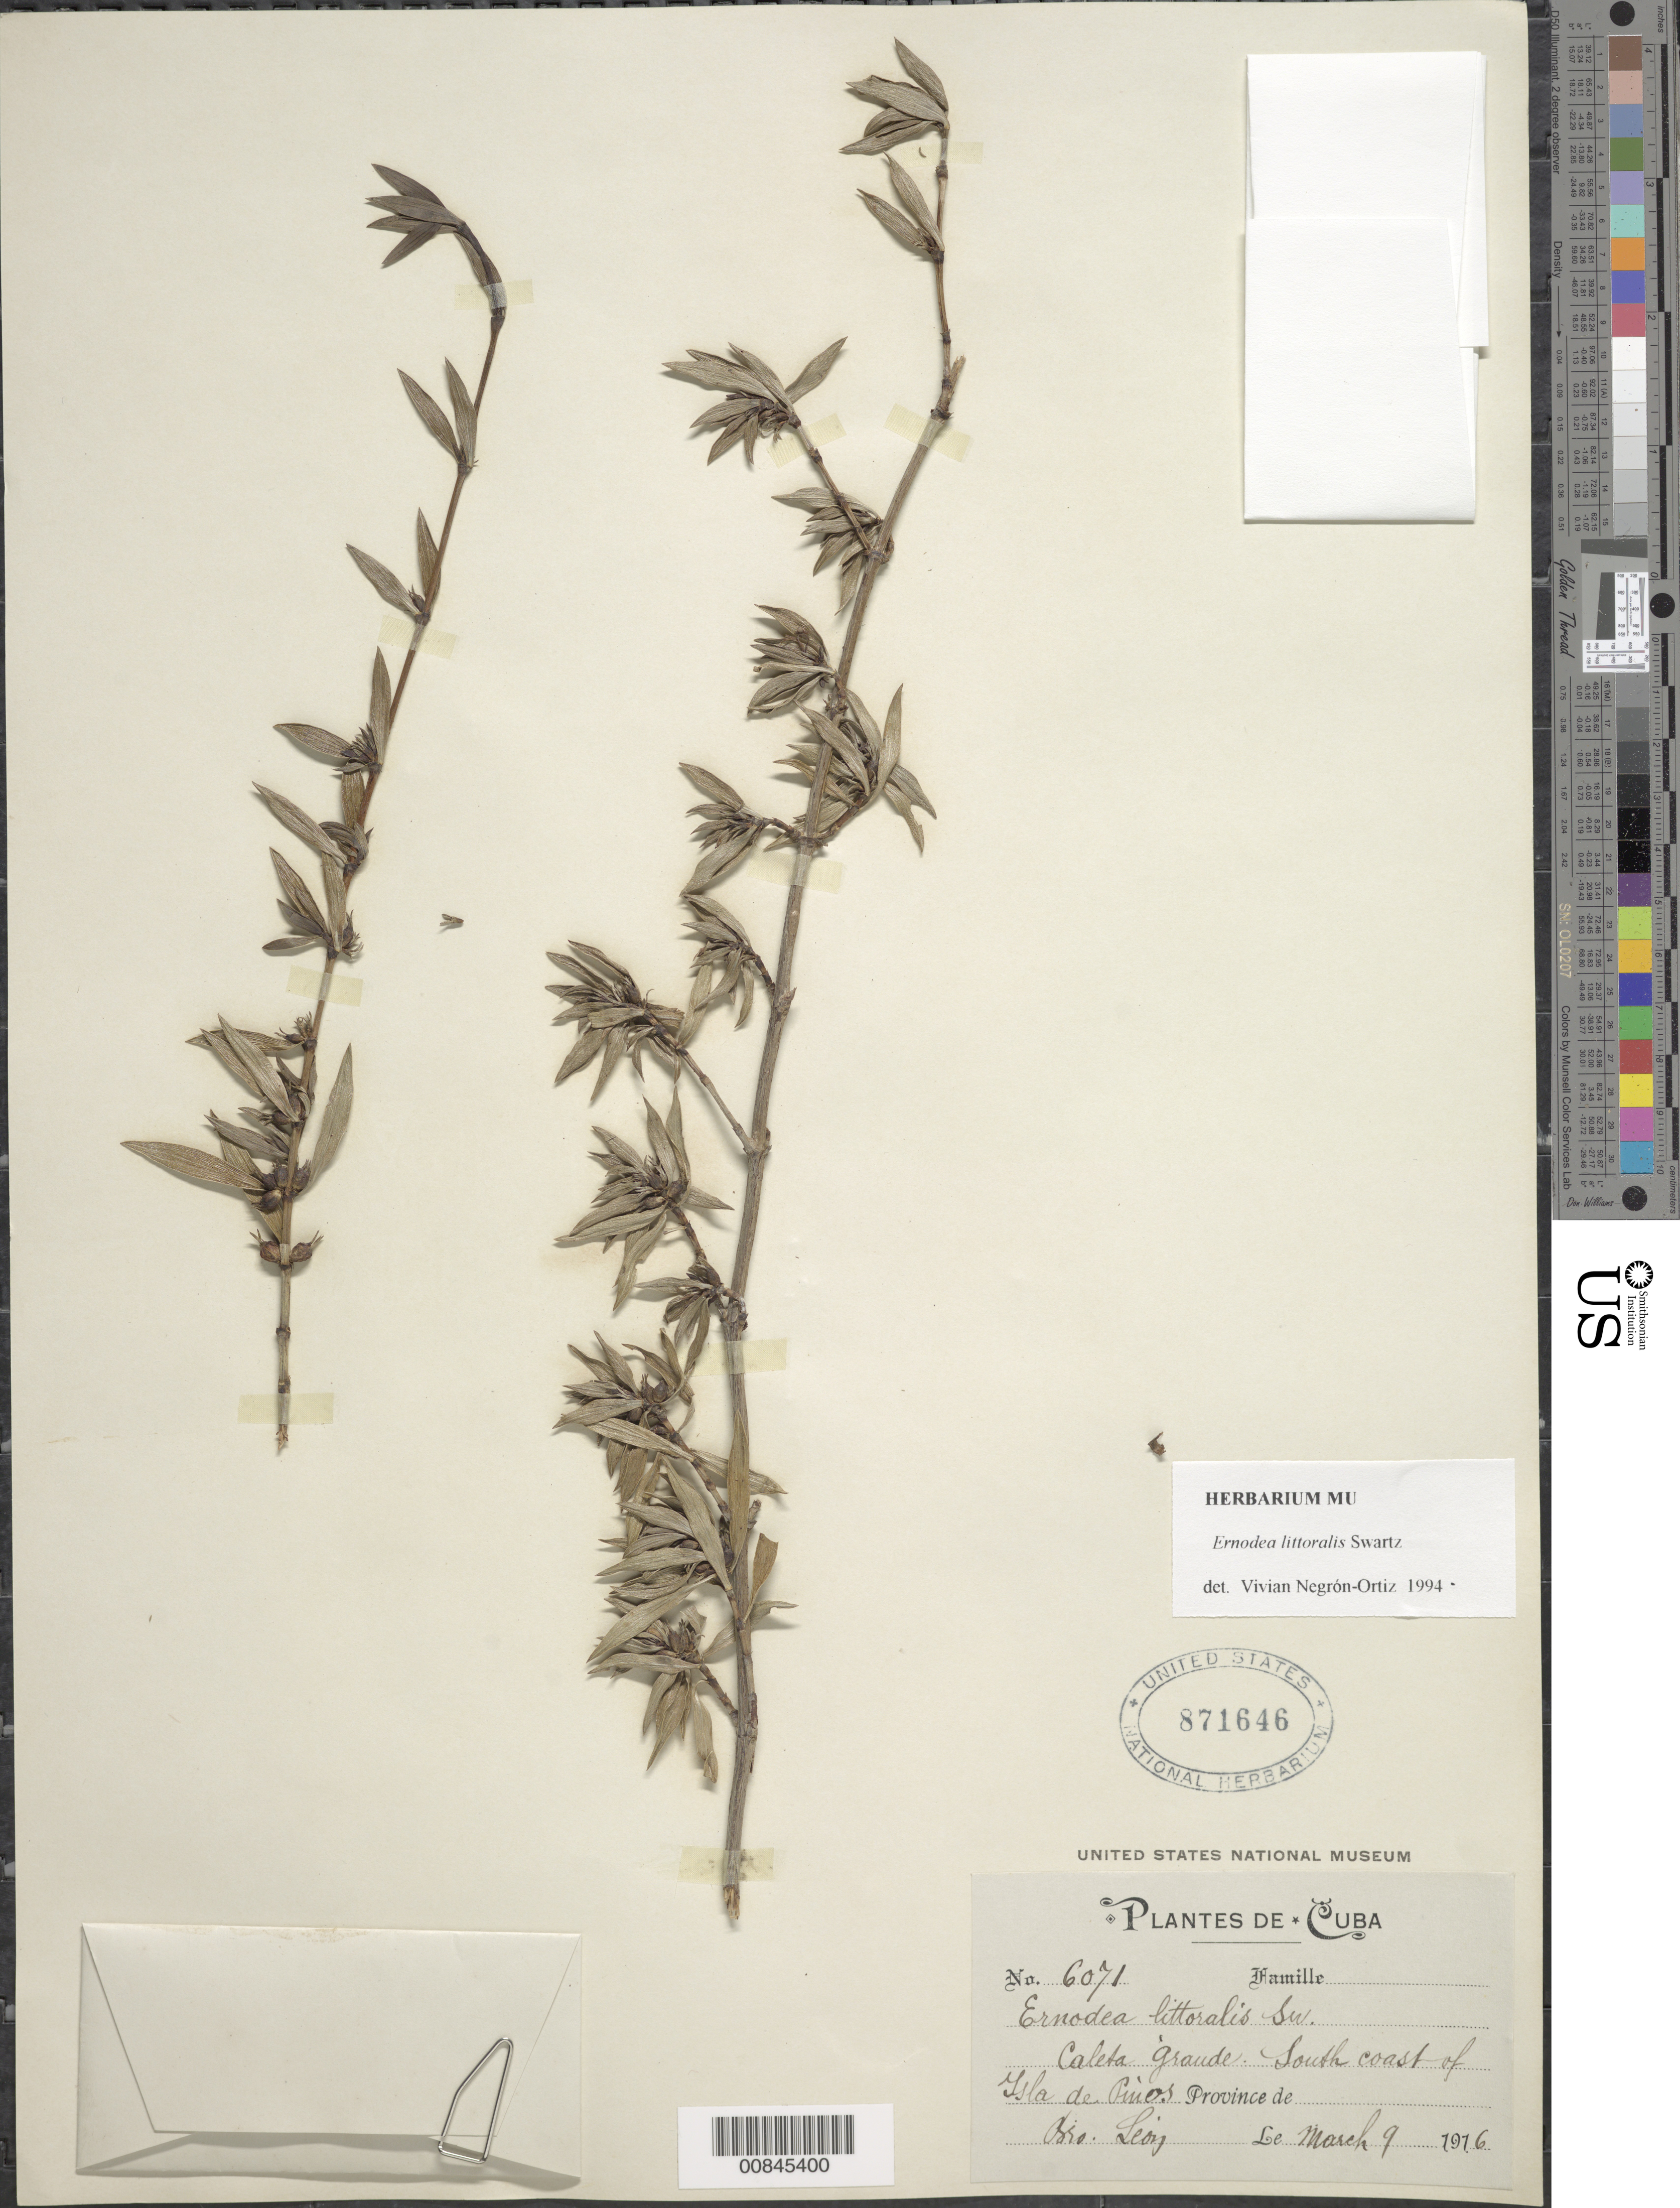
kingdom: Plantae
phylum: Tracheophyta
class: Magnoliopsida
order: Gentianales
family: Rubiaceae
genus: Ernodea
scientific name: Ernodea littoralis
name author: Sw.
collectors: Bro. León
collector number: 6071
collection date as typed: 09 Mar 1916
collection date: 1916-03-09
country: Cuba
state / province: Isla de La Juventud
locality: Caleta Grande. South coast of Isla de Pinos.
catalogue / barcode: US 871646